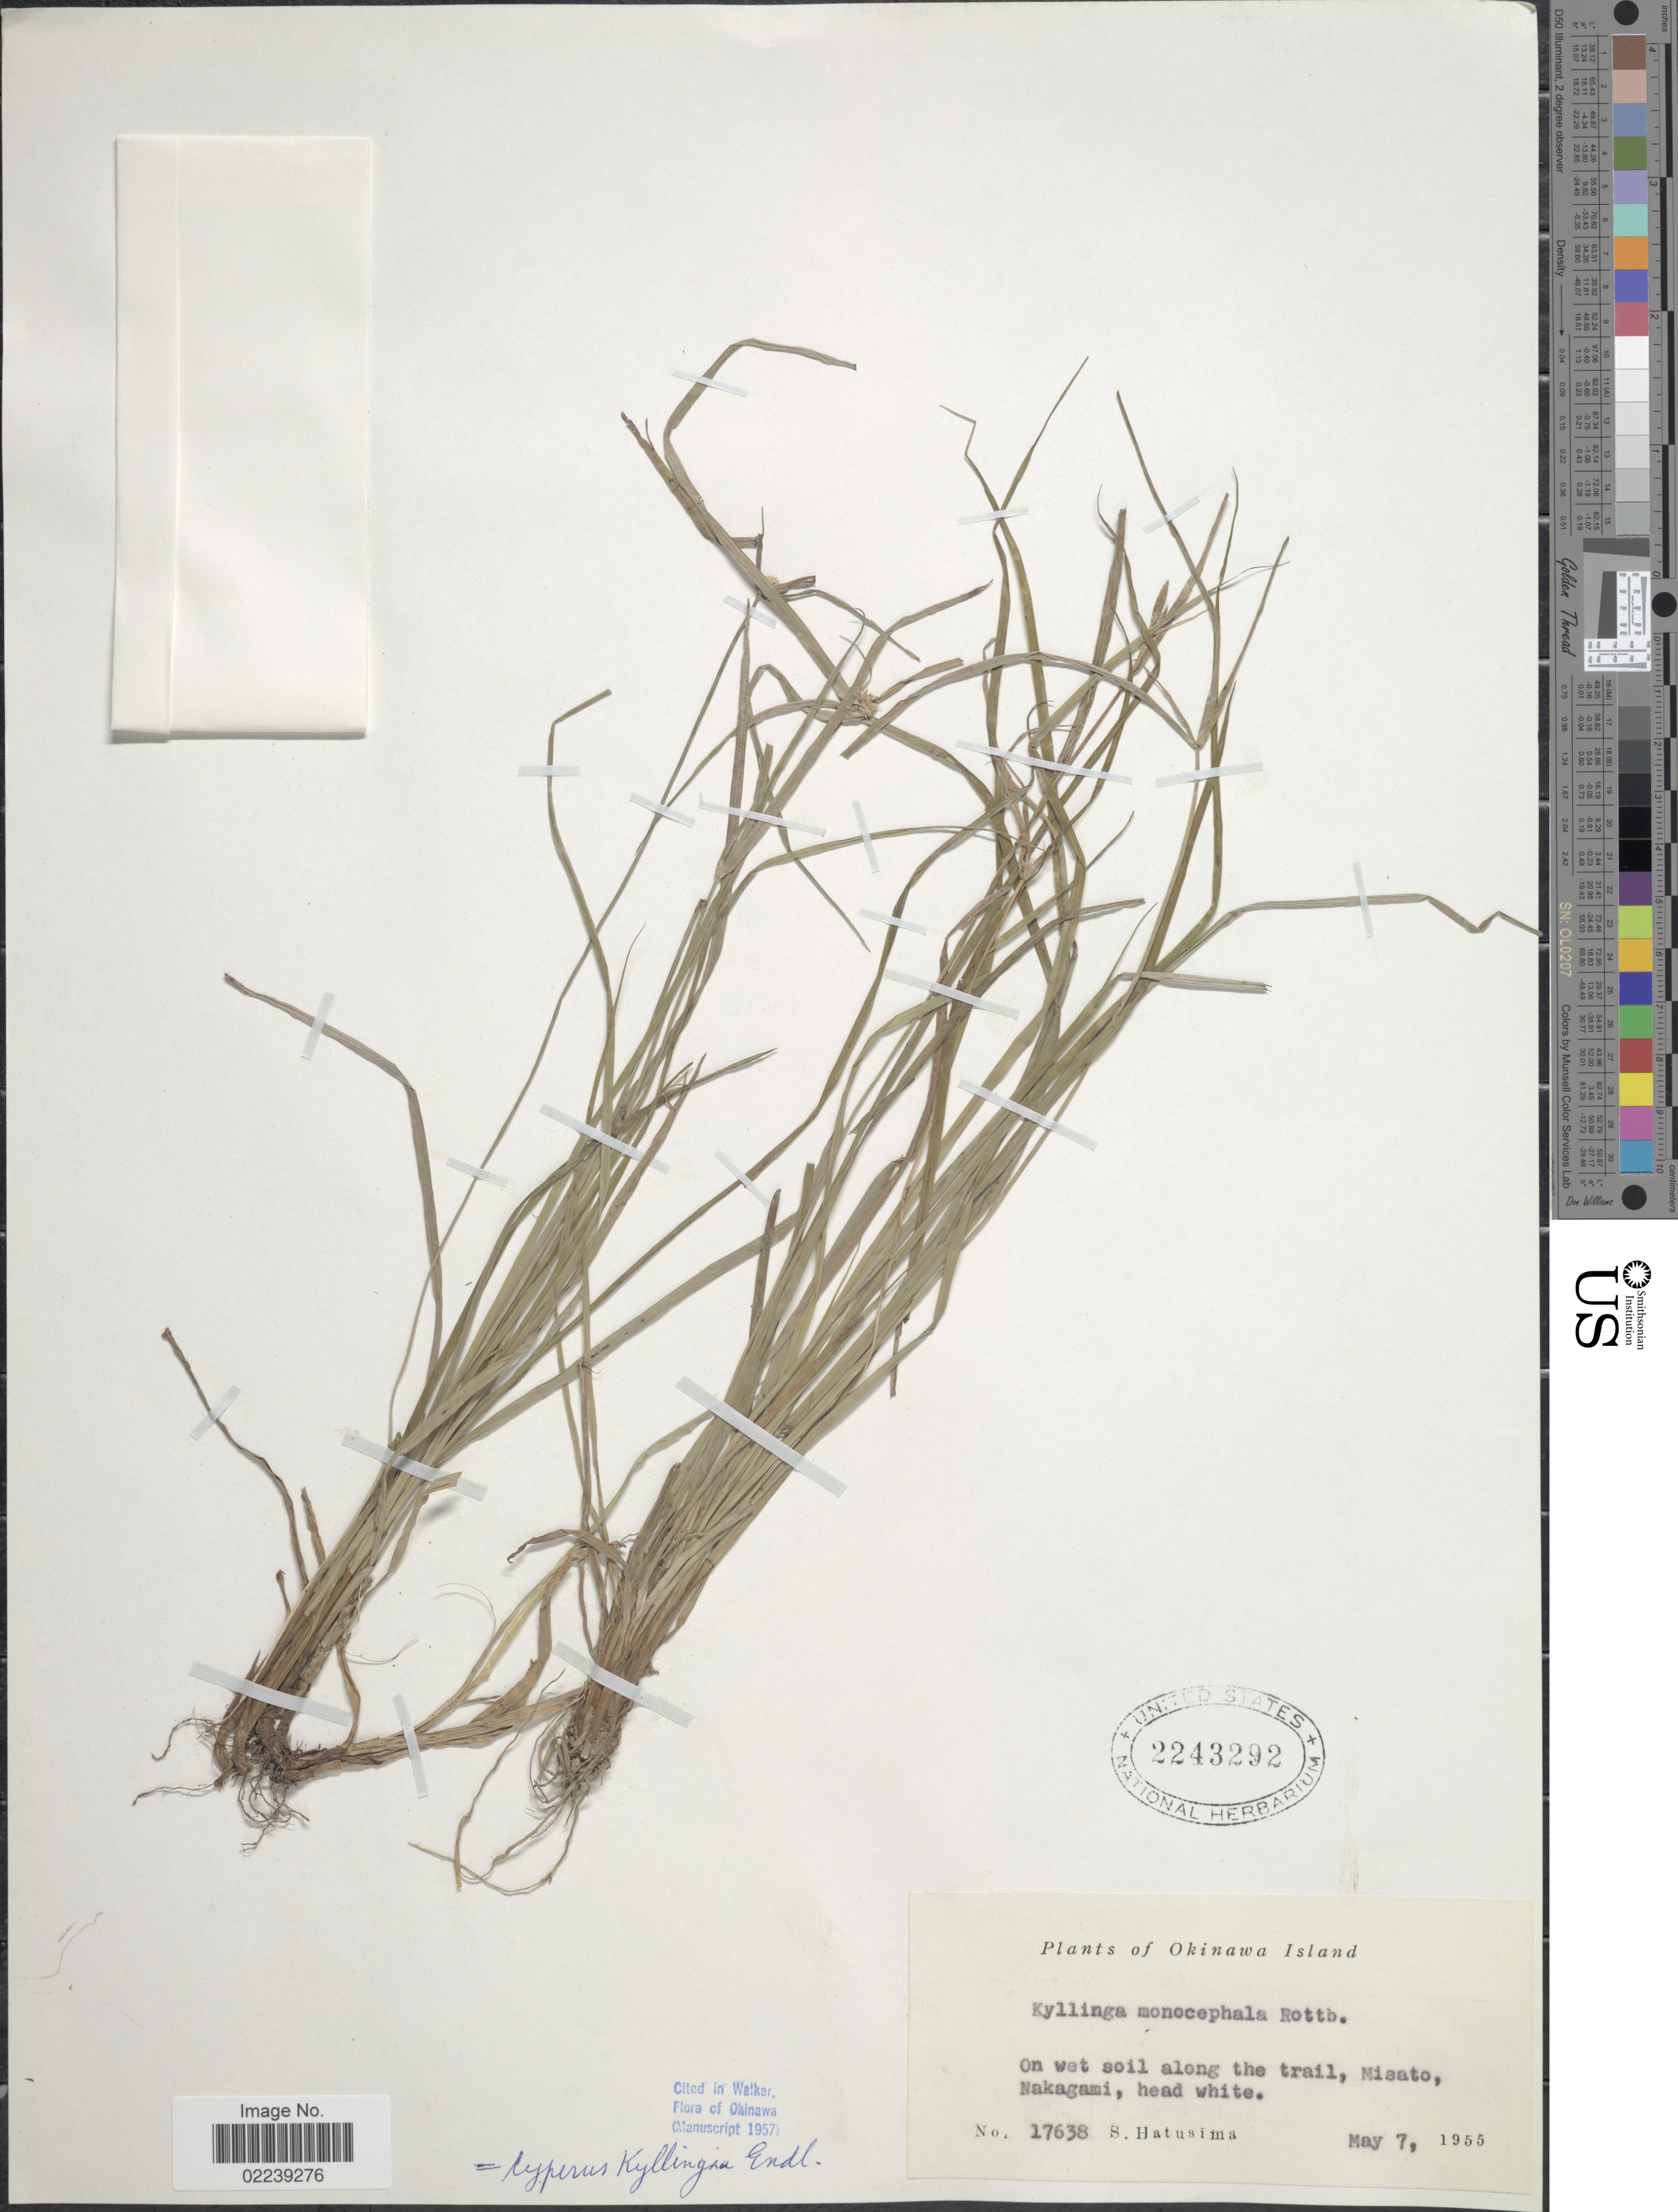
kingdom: Plantae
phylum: Tracheophyta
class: Liliopsida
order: Poales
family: Cyperaceae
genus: Cyperus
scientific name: Cyperus mindorensis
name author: (Steud.) Huygh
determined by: Strong, M. T., (US), Smithsonian Institution - National Museum of Natural History (UNITED STATES)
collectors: S. Hatusima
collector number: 17638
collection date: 1955-05-07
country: Japan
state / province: Okinawa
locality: Okinawa Island, on wet soil along the trail, Misato, Nakagami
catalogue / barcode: US 2243292